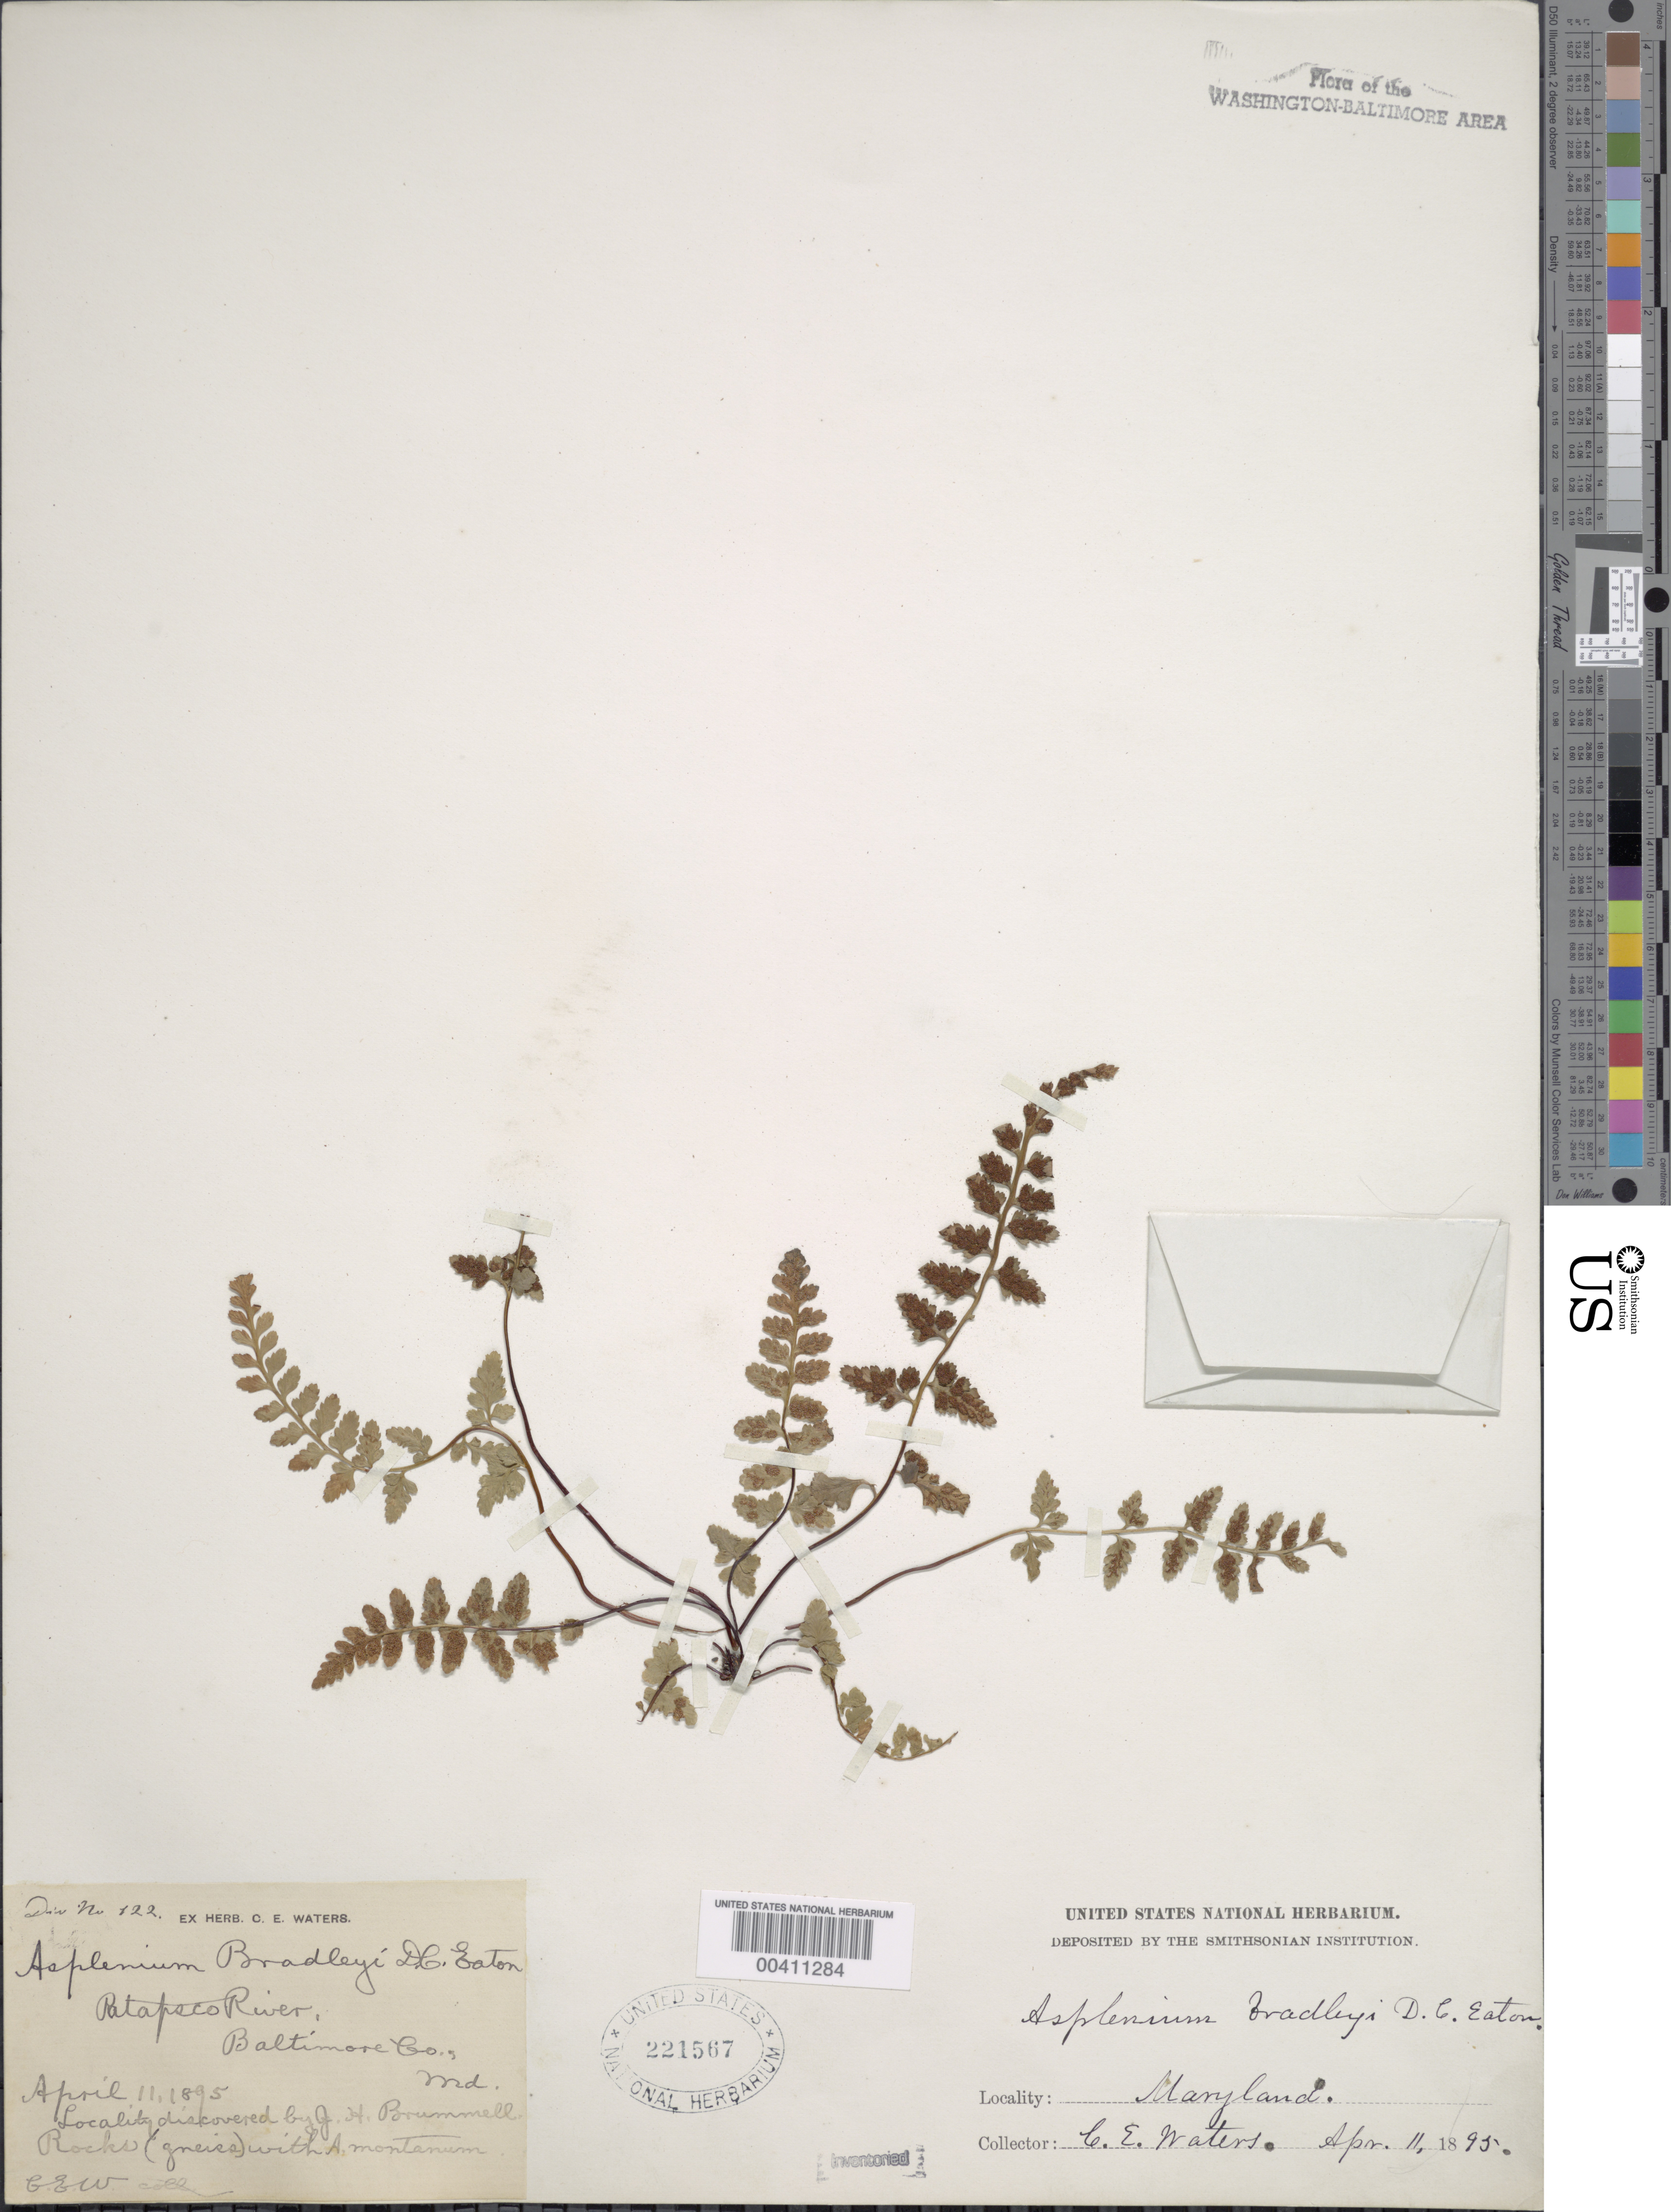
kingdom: Plantae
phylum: Tracheophyta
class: Polypodiopsida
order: Polypodiales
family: Aspleniaceae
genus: Asplenium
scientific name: Asplenium bradleyi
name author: D.C. Eaton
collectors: C. Waters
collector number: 122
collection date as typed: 11 Apr 1895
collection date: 1895-04-11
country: United States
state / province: Maryland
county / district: Baltimore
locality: Patapsco River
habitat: Rocks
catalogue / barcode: US 221567